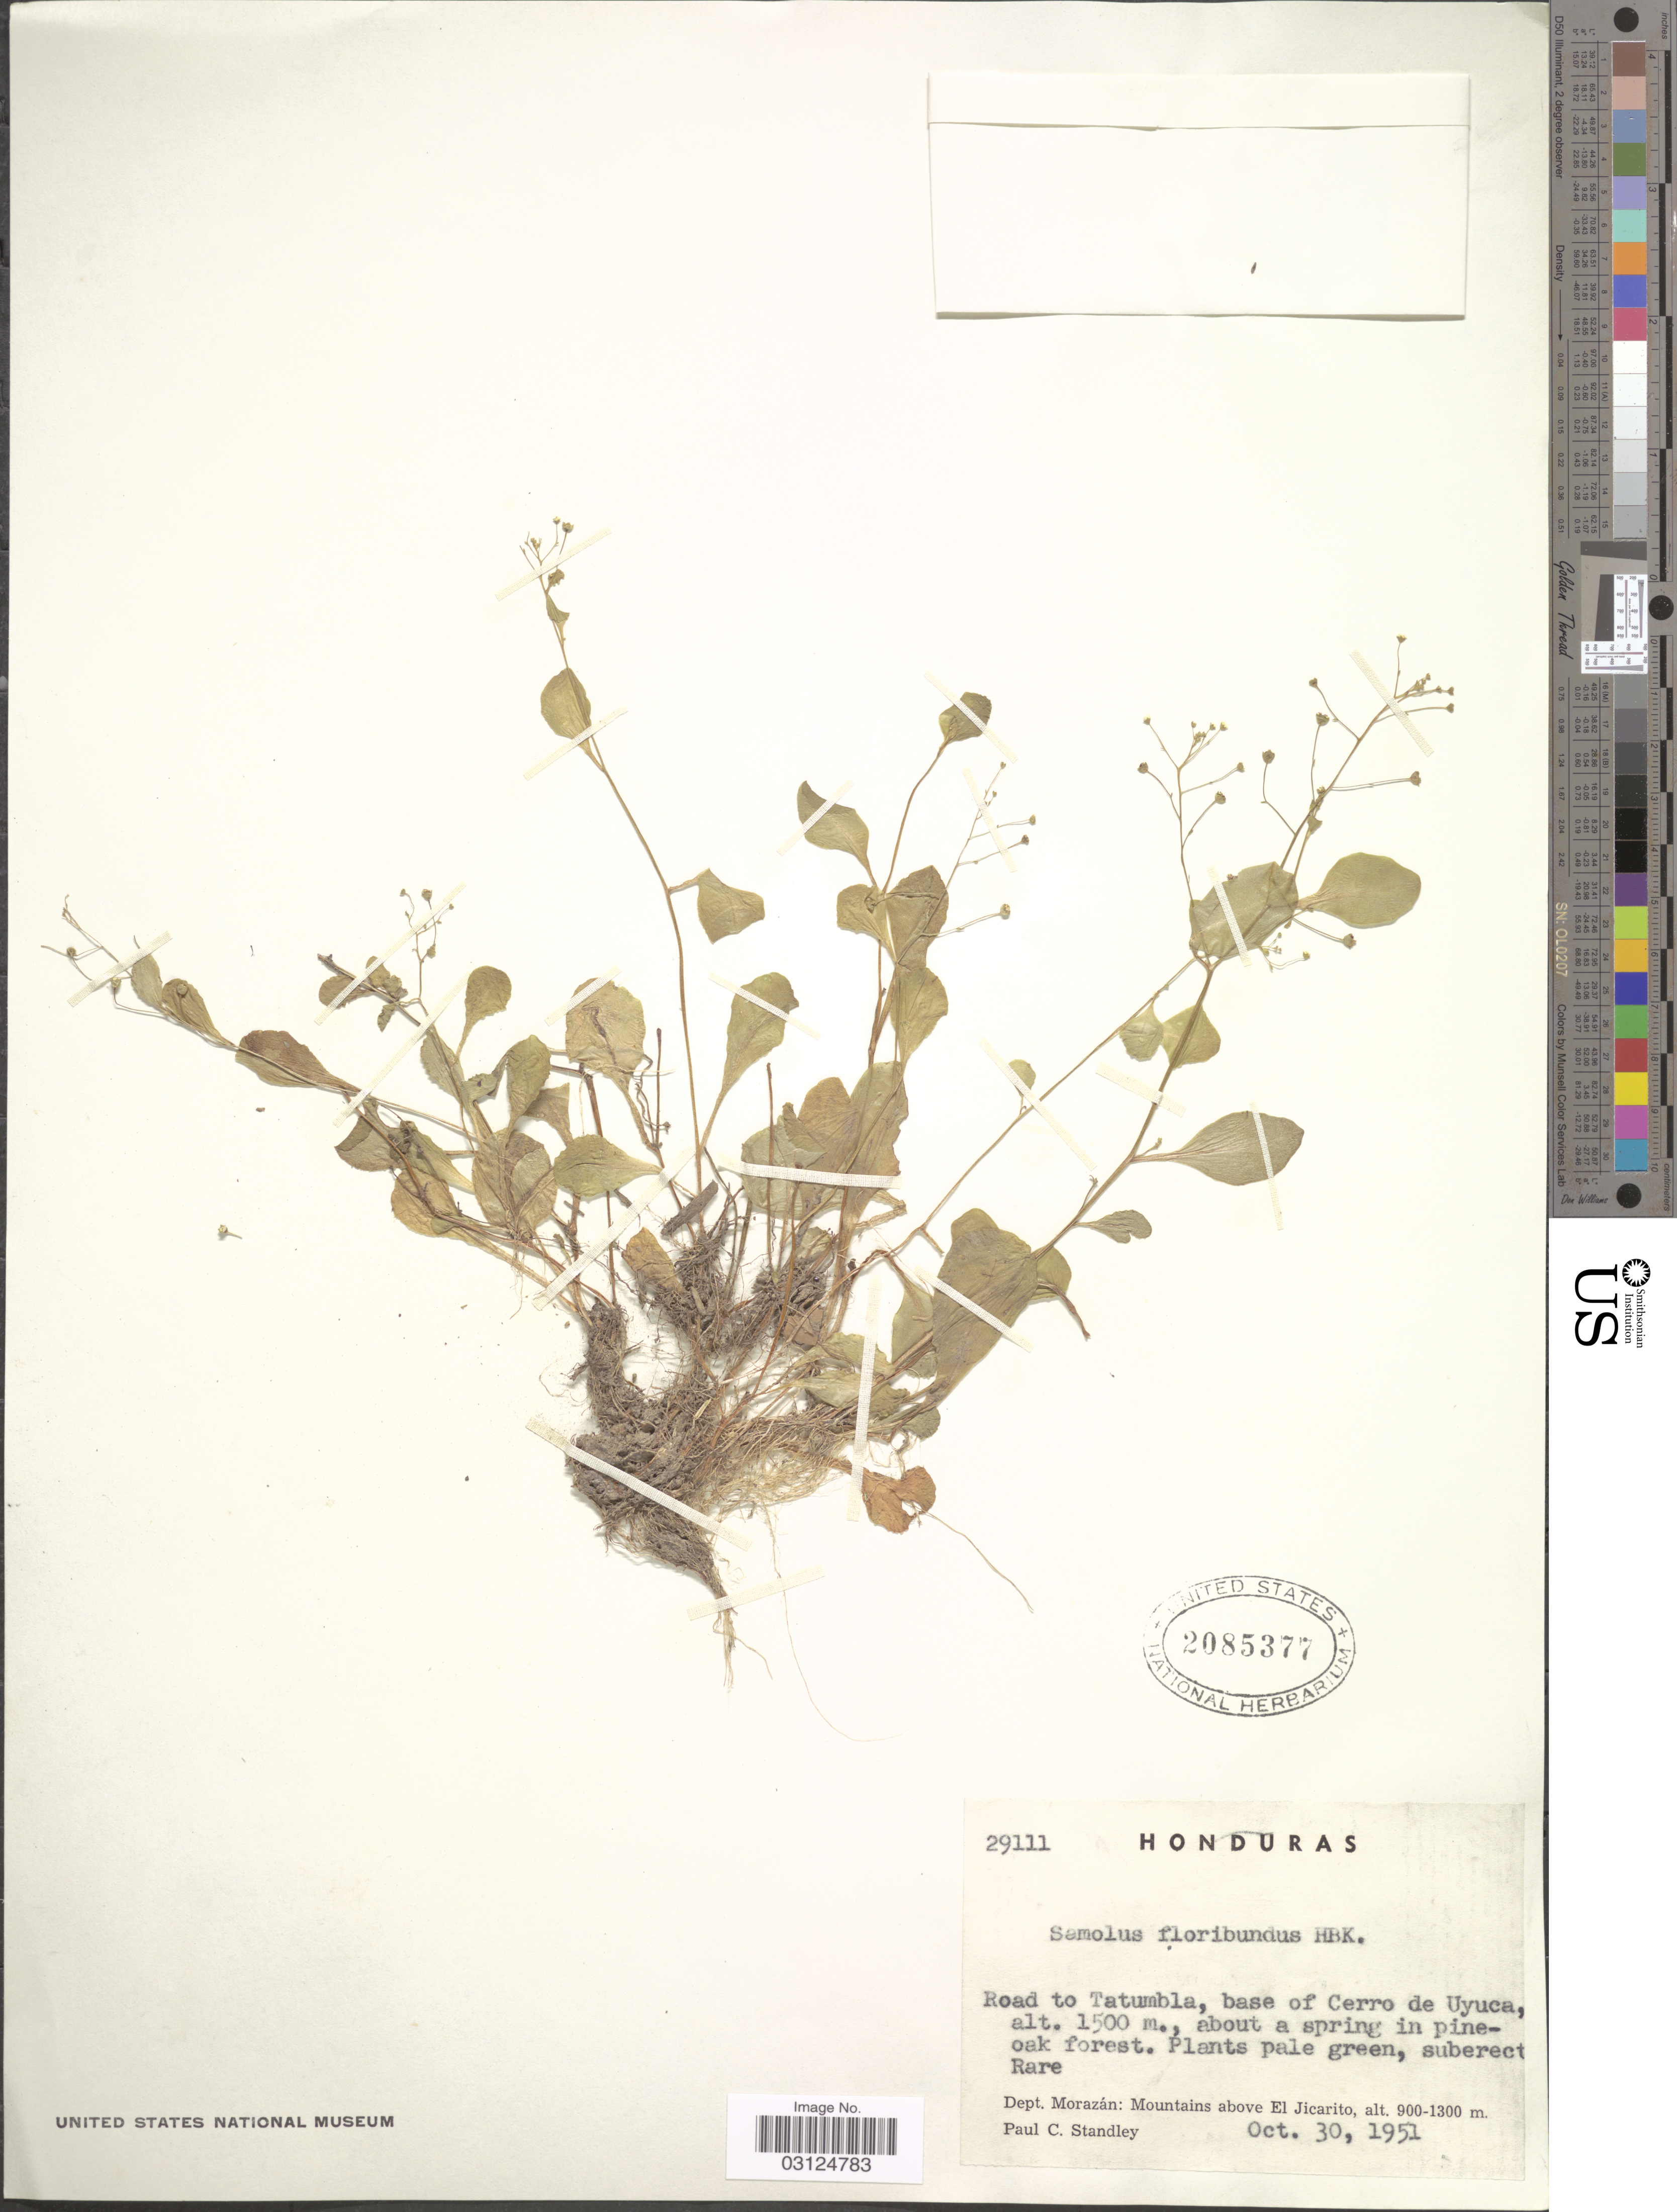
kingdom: Plantae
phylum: Tracheophyta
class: Magnoliopsida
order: Ericales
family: Primulaceae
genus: Samolus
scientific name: Samolus valerandi var. floribundus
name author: (Kunth) R. Knuth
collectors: P. C. Standley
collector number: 29111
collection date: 1951-10-30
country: Honduras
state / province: Fco. Morazán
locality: Road to Tatumbla, base of Cerro de Uyuca. Dept. Morazán: Mountains above El Jicarito.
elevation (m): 1500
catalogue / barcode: US 2085377